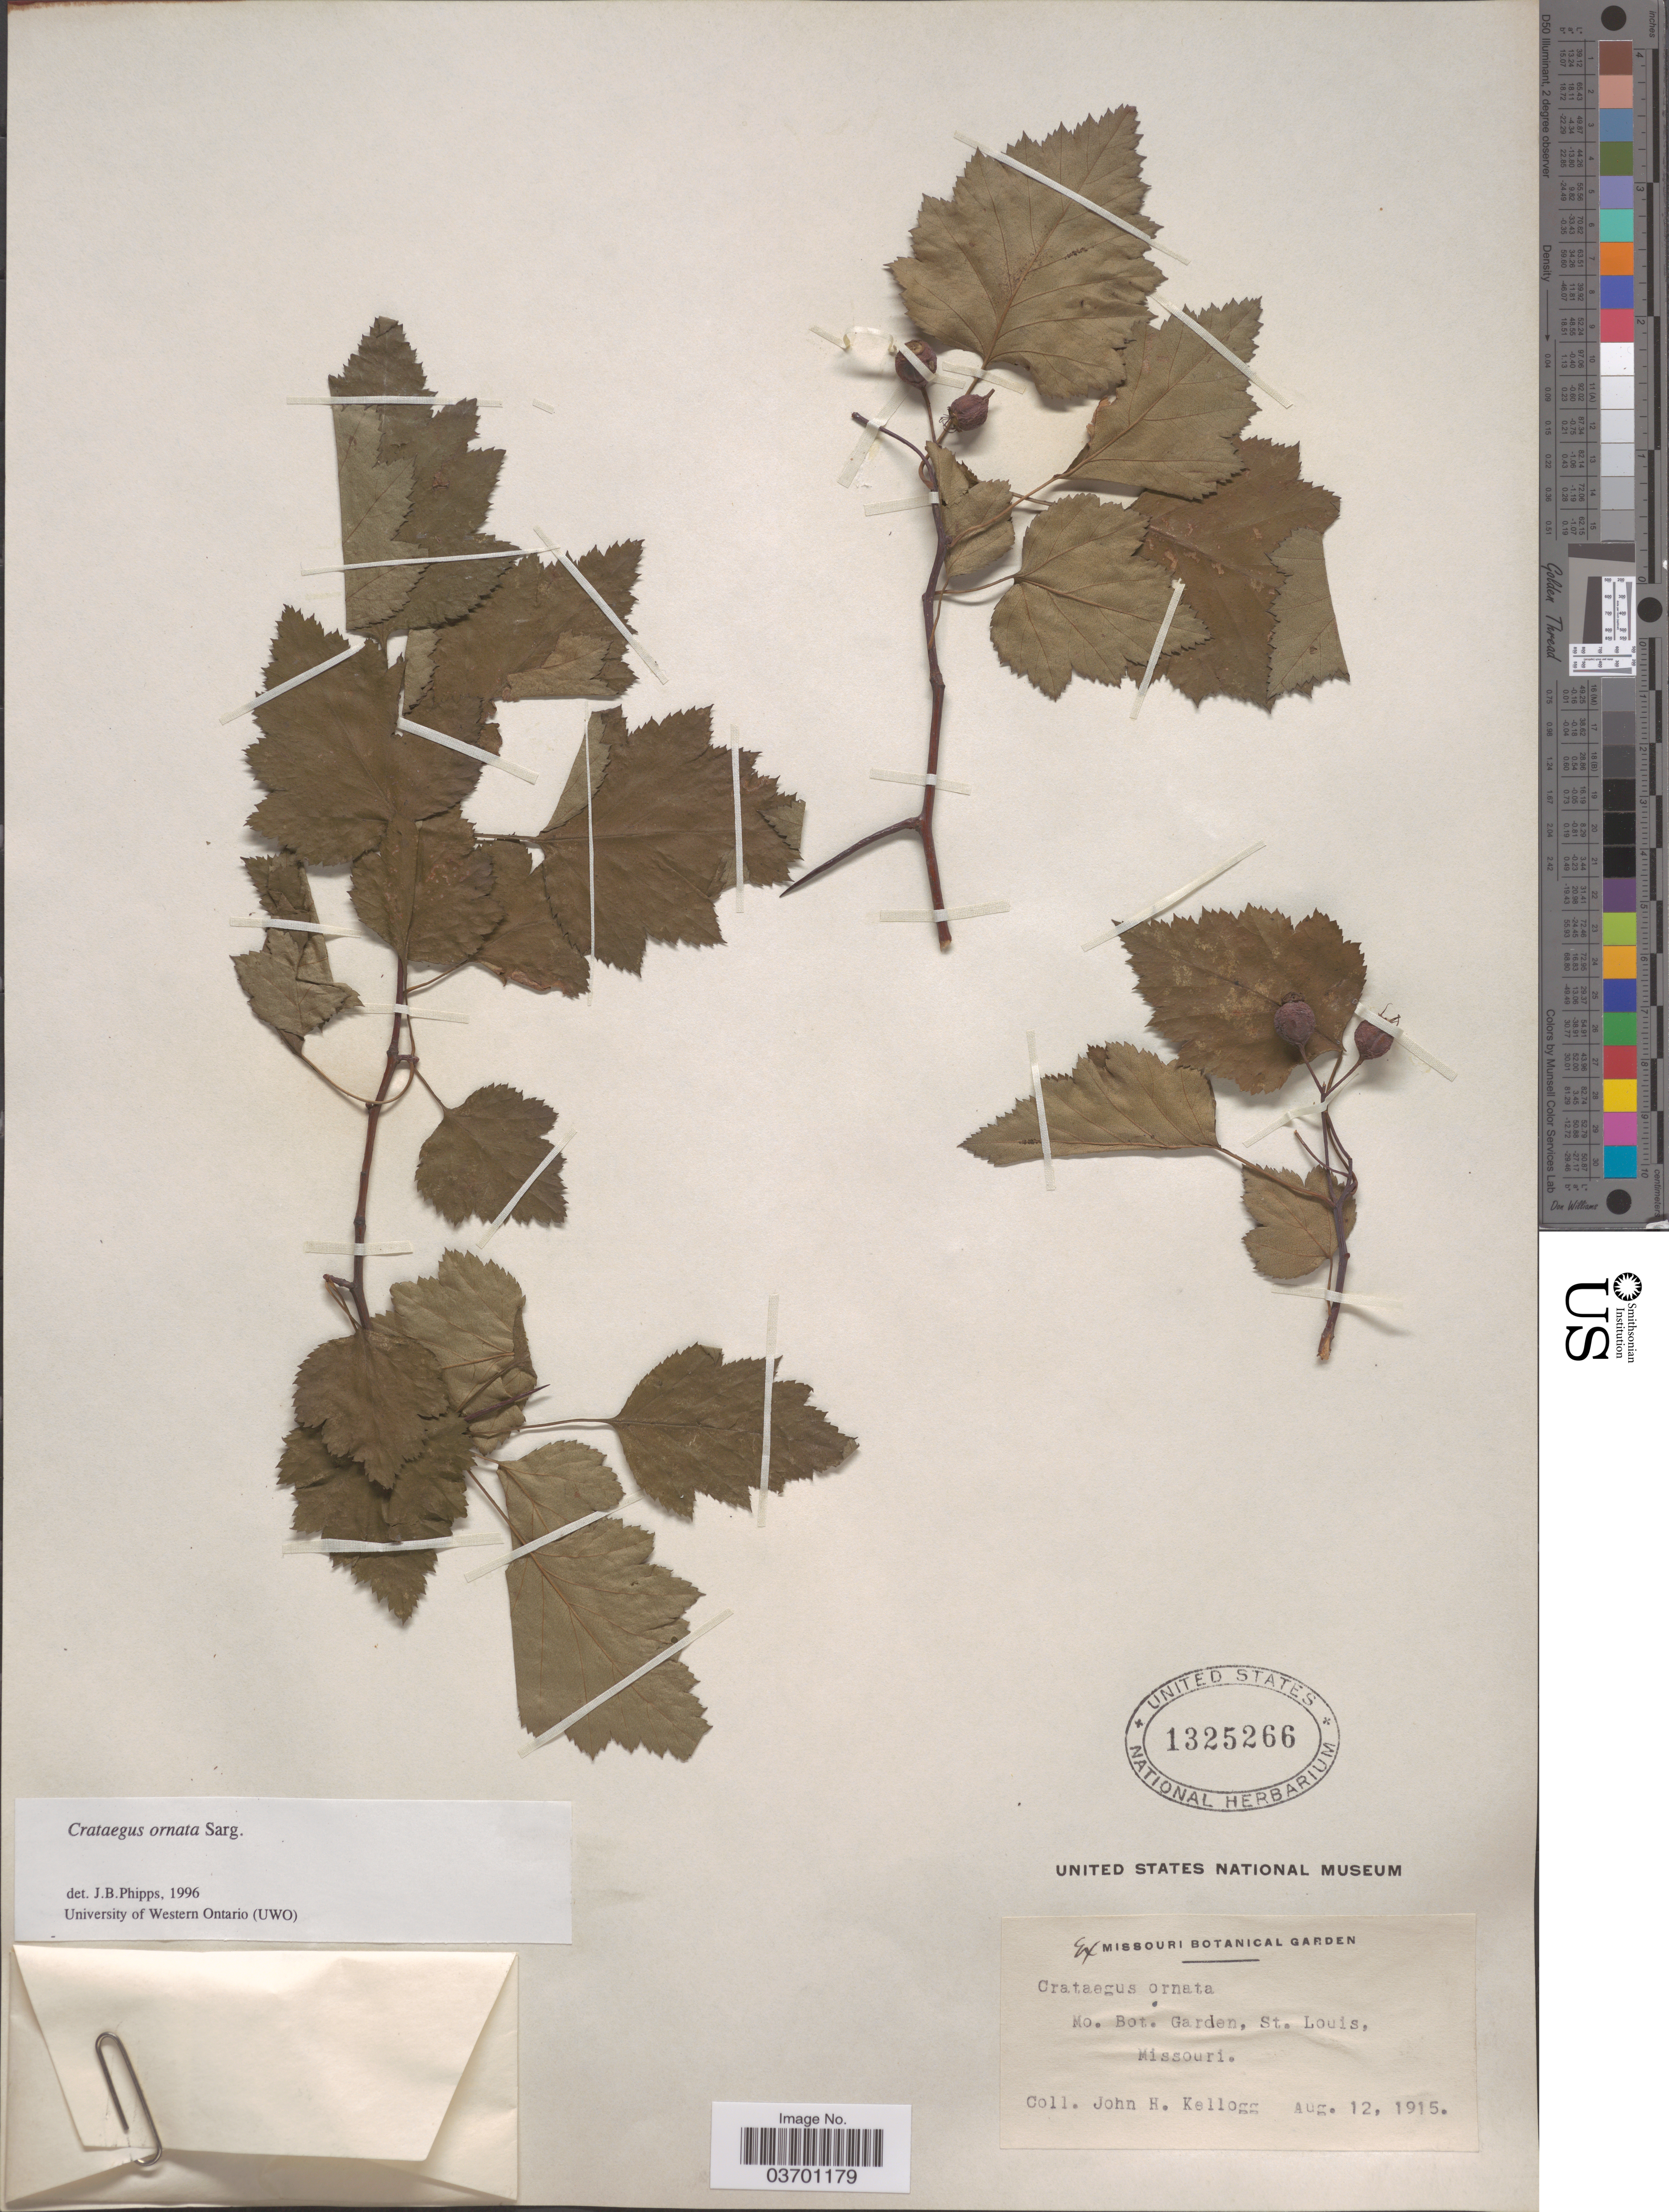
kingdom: Plantae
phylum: Tracheophyta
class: Magnoliopsida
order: Rosales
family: Rosaceae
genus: Crataegus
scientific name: Crataegus ornata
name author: Sarg.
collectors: J. H. Kellogg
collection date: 1915-08-12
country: United States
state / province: Missouri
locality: Mo. Bot. Garden, St. Louis.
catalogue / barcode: US 1325266